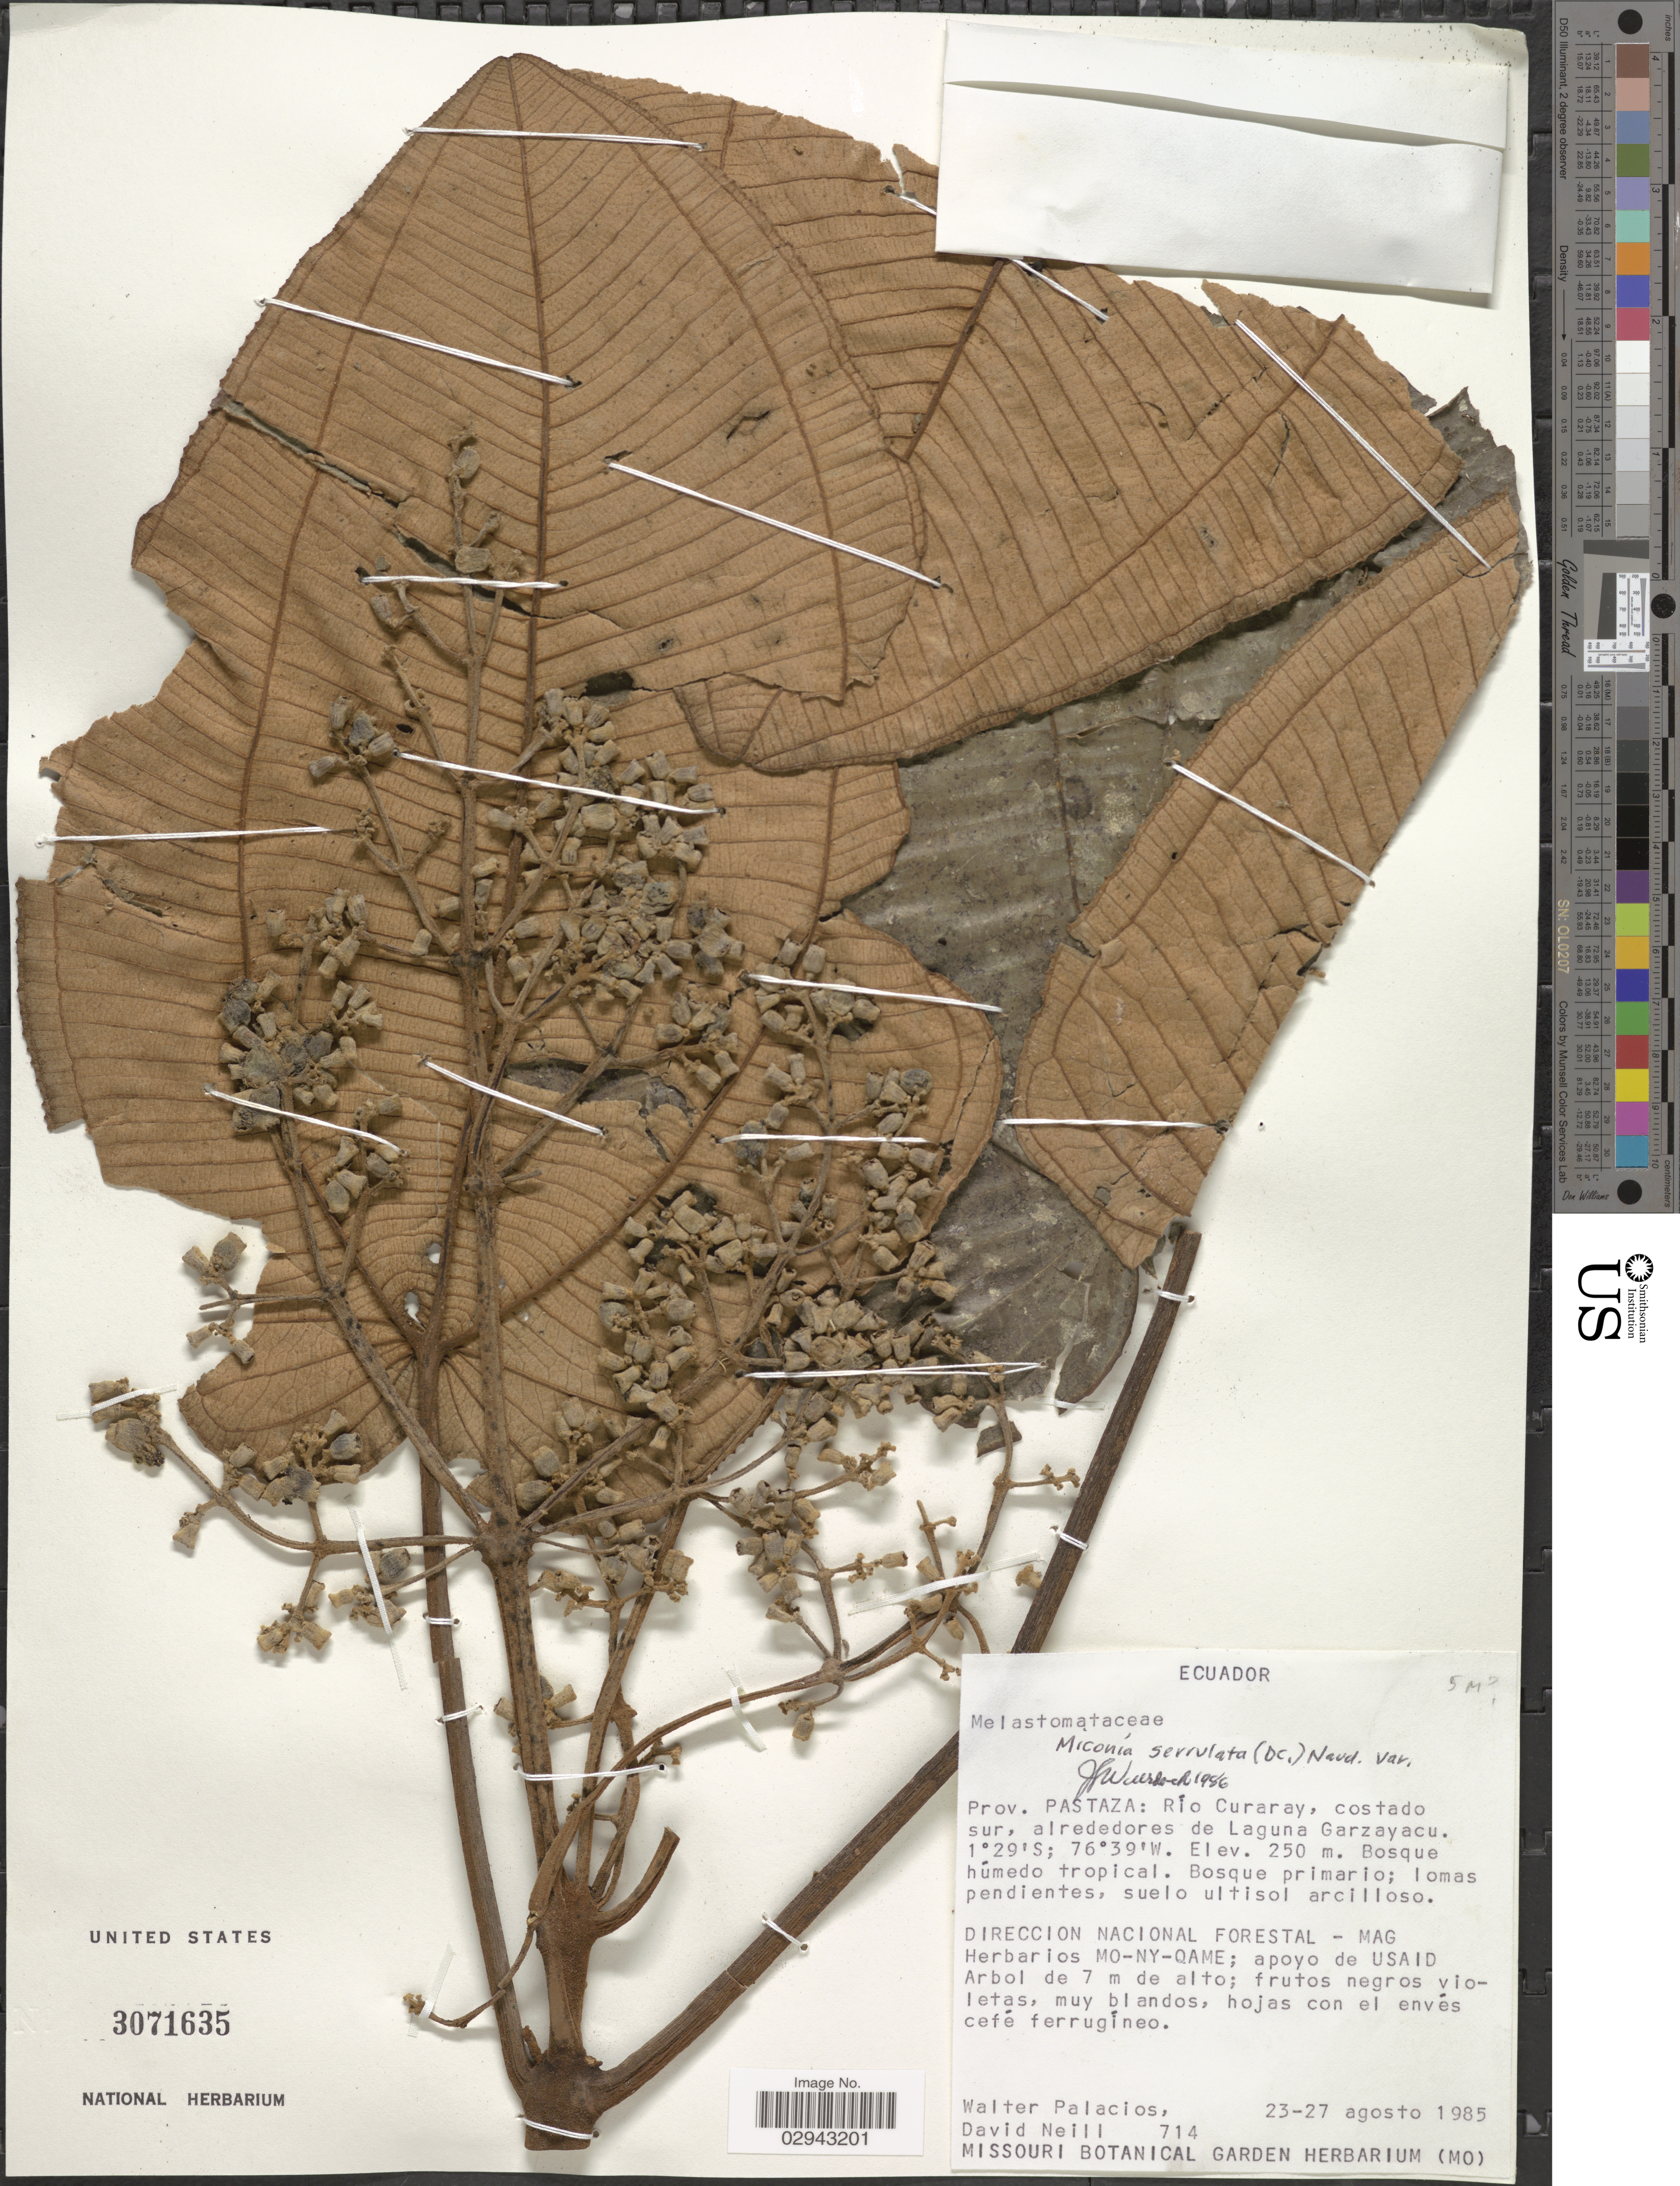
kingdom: Plantae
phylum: Tracheophyta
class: Magnoliopsida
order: Myrtales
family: Melastomataceae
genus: Miconia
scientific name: Miconia serrulata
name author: (DC.) Naudin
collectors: W. Palacios & D. Neill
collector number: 714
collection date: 1985-08-23/1985-08-27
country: Ecuador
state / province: Pastaza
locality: Río Curaray, costado sur, alrededores de Laguna Garzayacu.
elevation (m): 250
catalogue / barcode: US 3071635